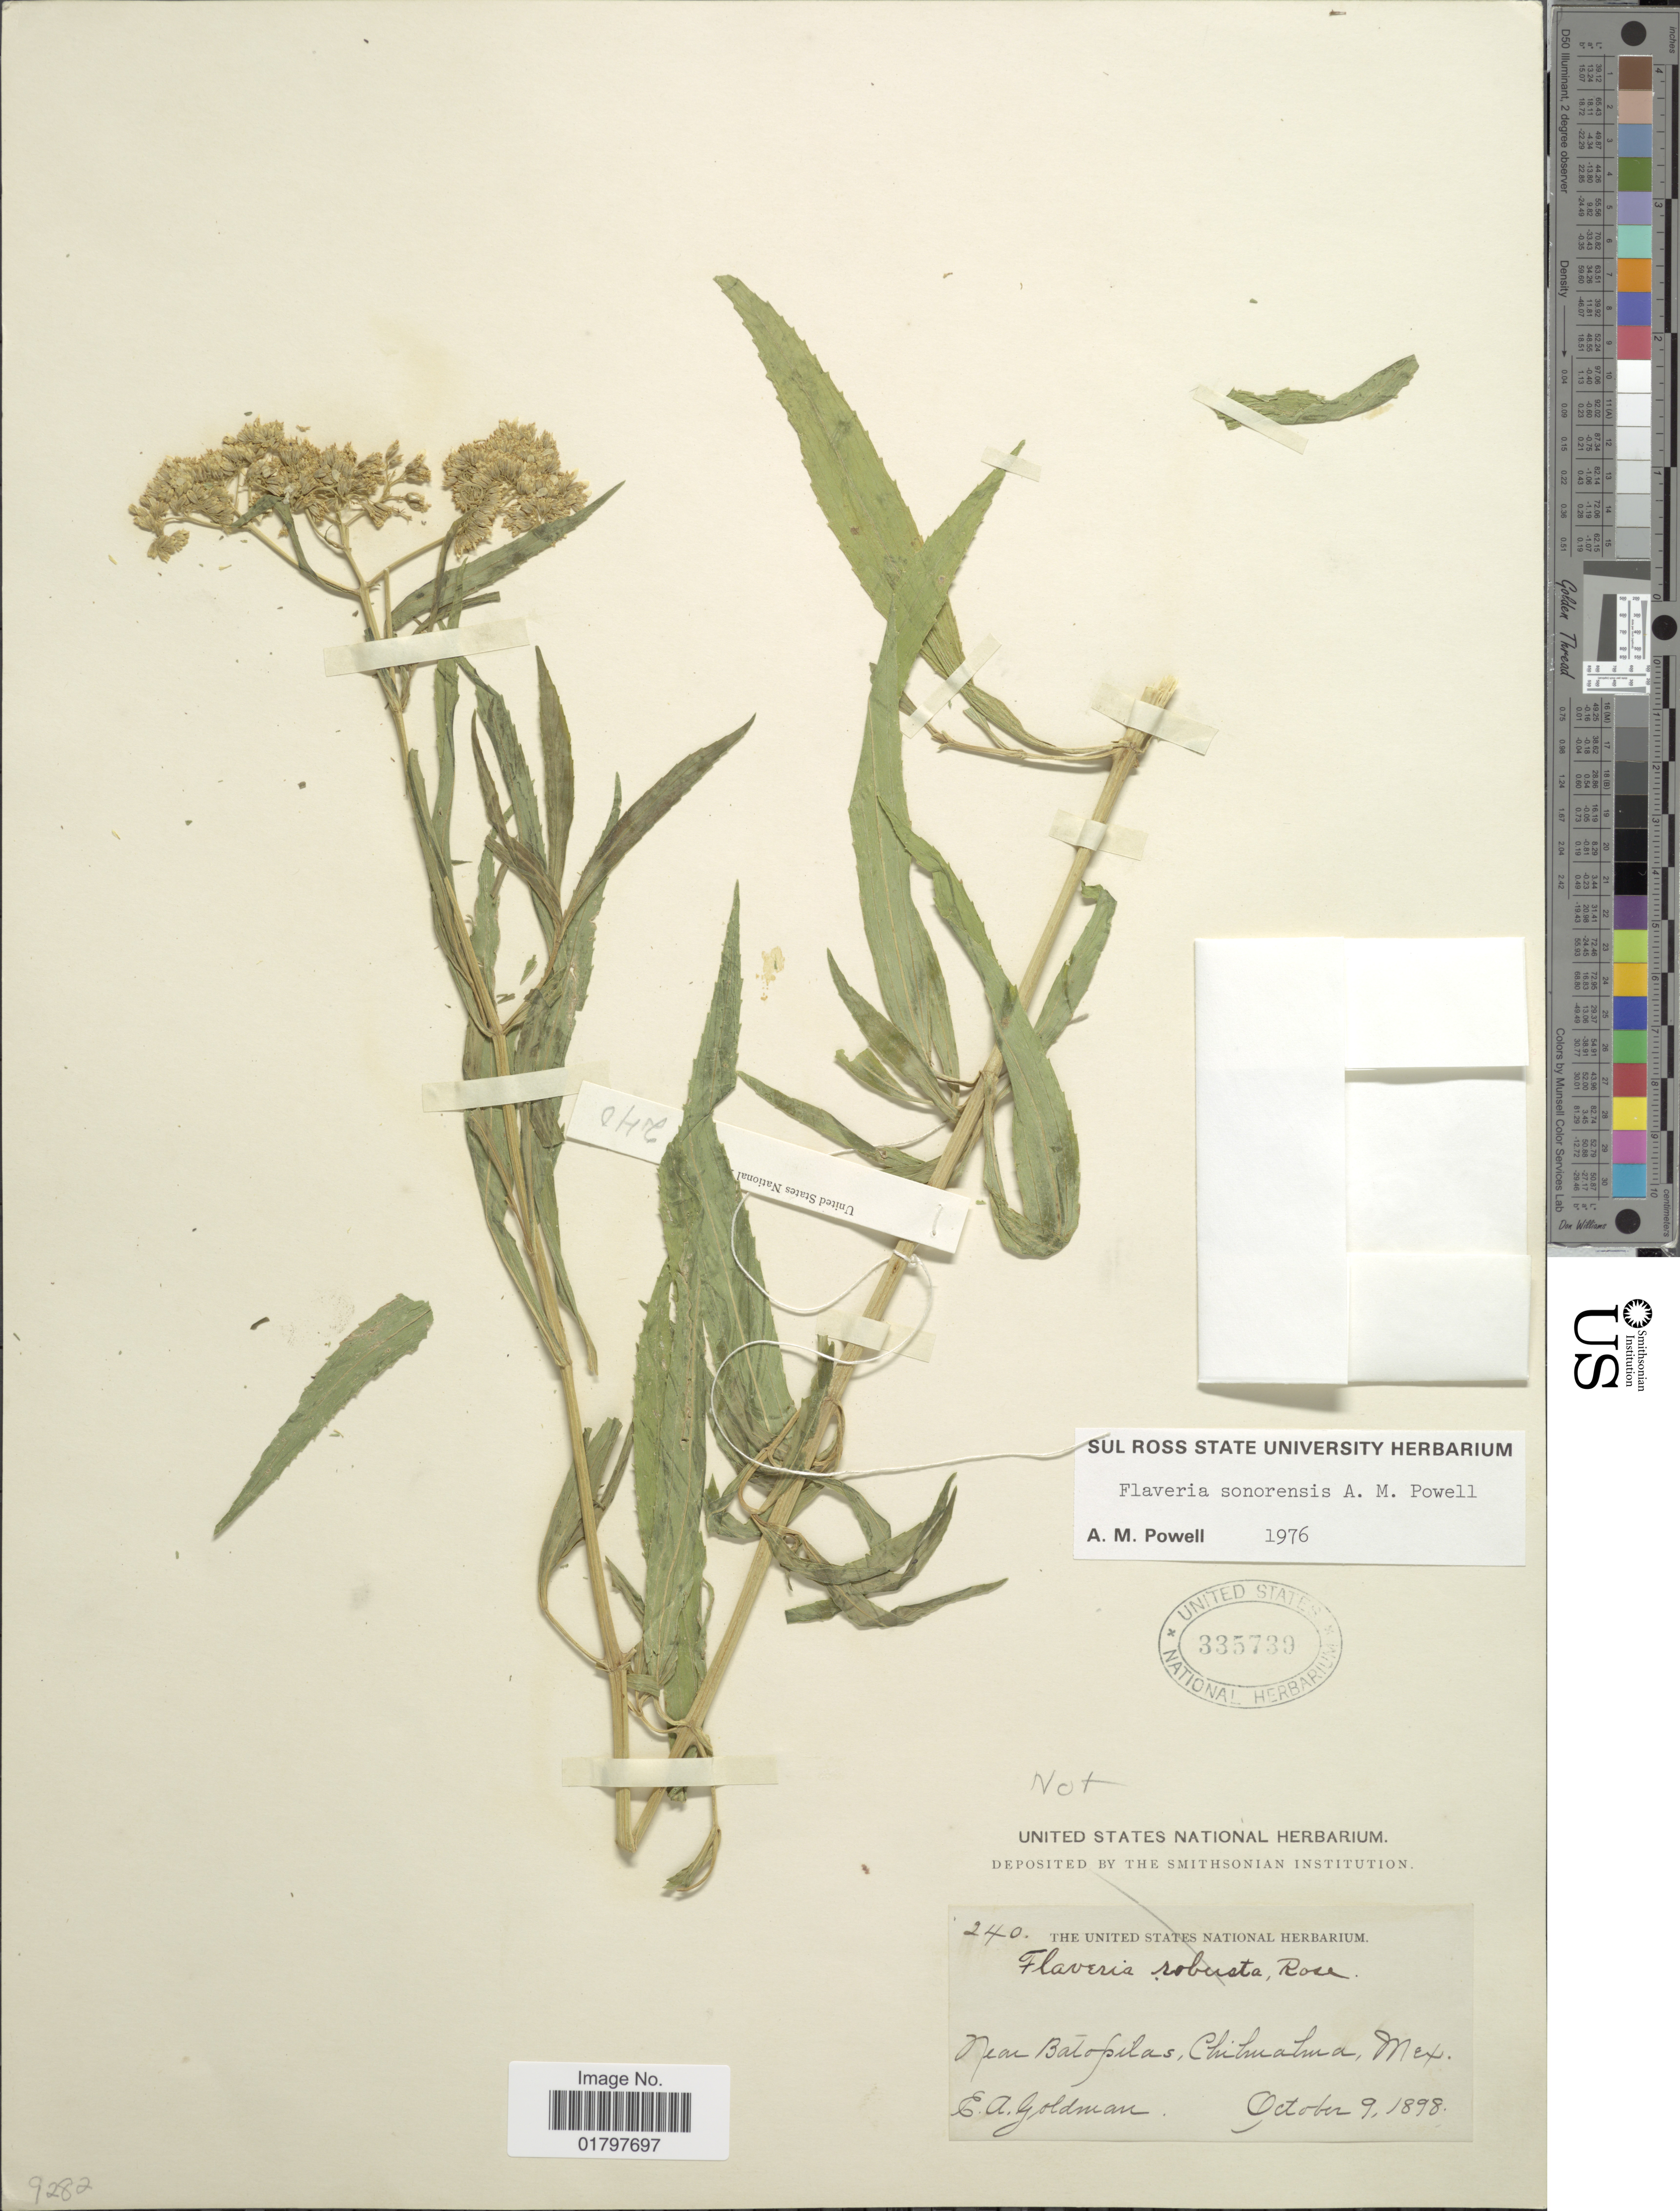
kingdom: Plantae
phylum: Tracheophyta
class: Magnoliopsida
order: Asterales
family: Asteraceae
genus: Flaveria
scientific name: Flaveria sonorensis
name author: A.M. Powell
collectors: E. A. Goldman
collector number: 240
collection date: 1898-10-09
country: Mexico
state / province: Chihuahua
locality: Near Batopilas, Chihuahua, Mex.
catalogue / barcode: US 335739